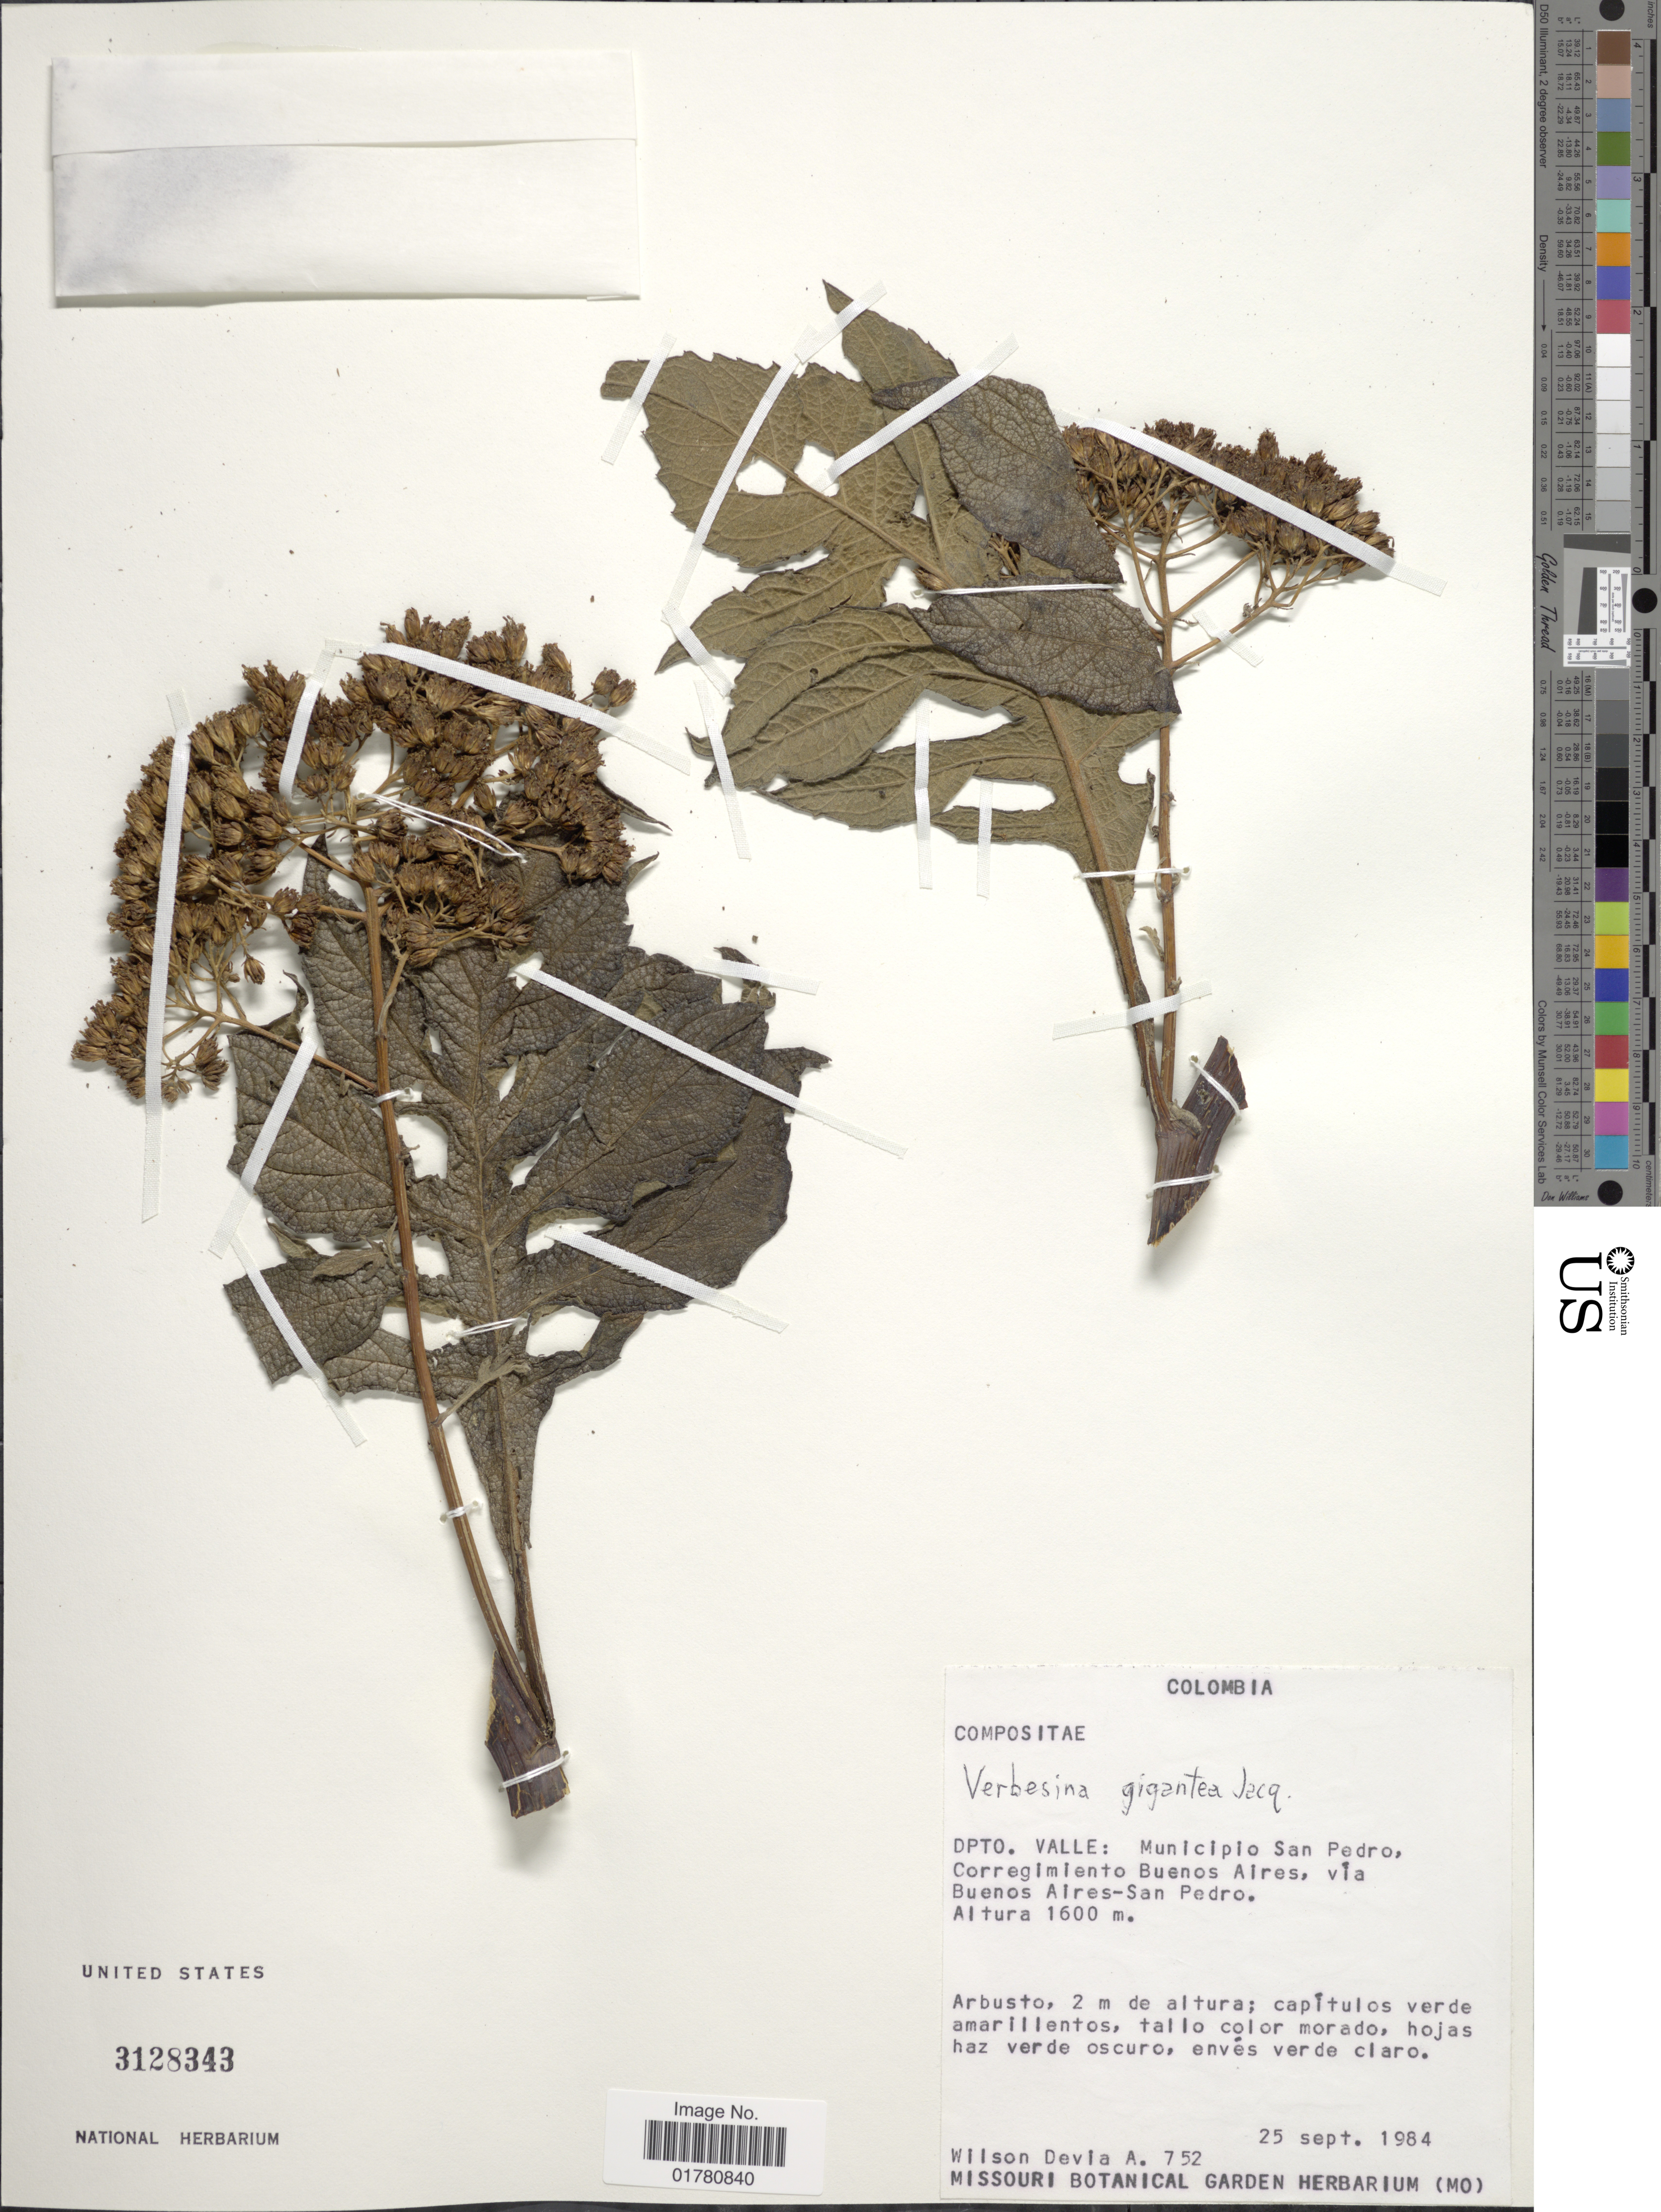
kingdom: Plantae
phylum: Tracheophyta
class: Magnoliopsida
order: Asterales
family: Asteraceae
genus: Verbesina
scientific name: Verbesina gigantea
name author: Jacq.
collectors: W. Devia A.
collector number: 752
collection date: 1984-09-25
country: Colombia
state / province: Valle del Cauca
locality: Dpto Valle: Municipio San pedro, Corregimiento Buenos Aires, via Buenos Aires-San Pedro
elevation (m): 1600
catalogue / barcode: US 3128343